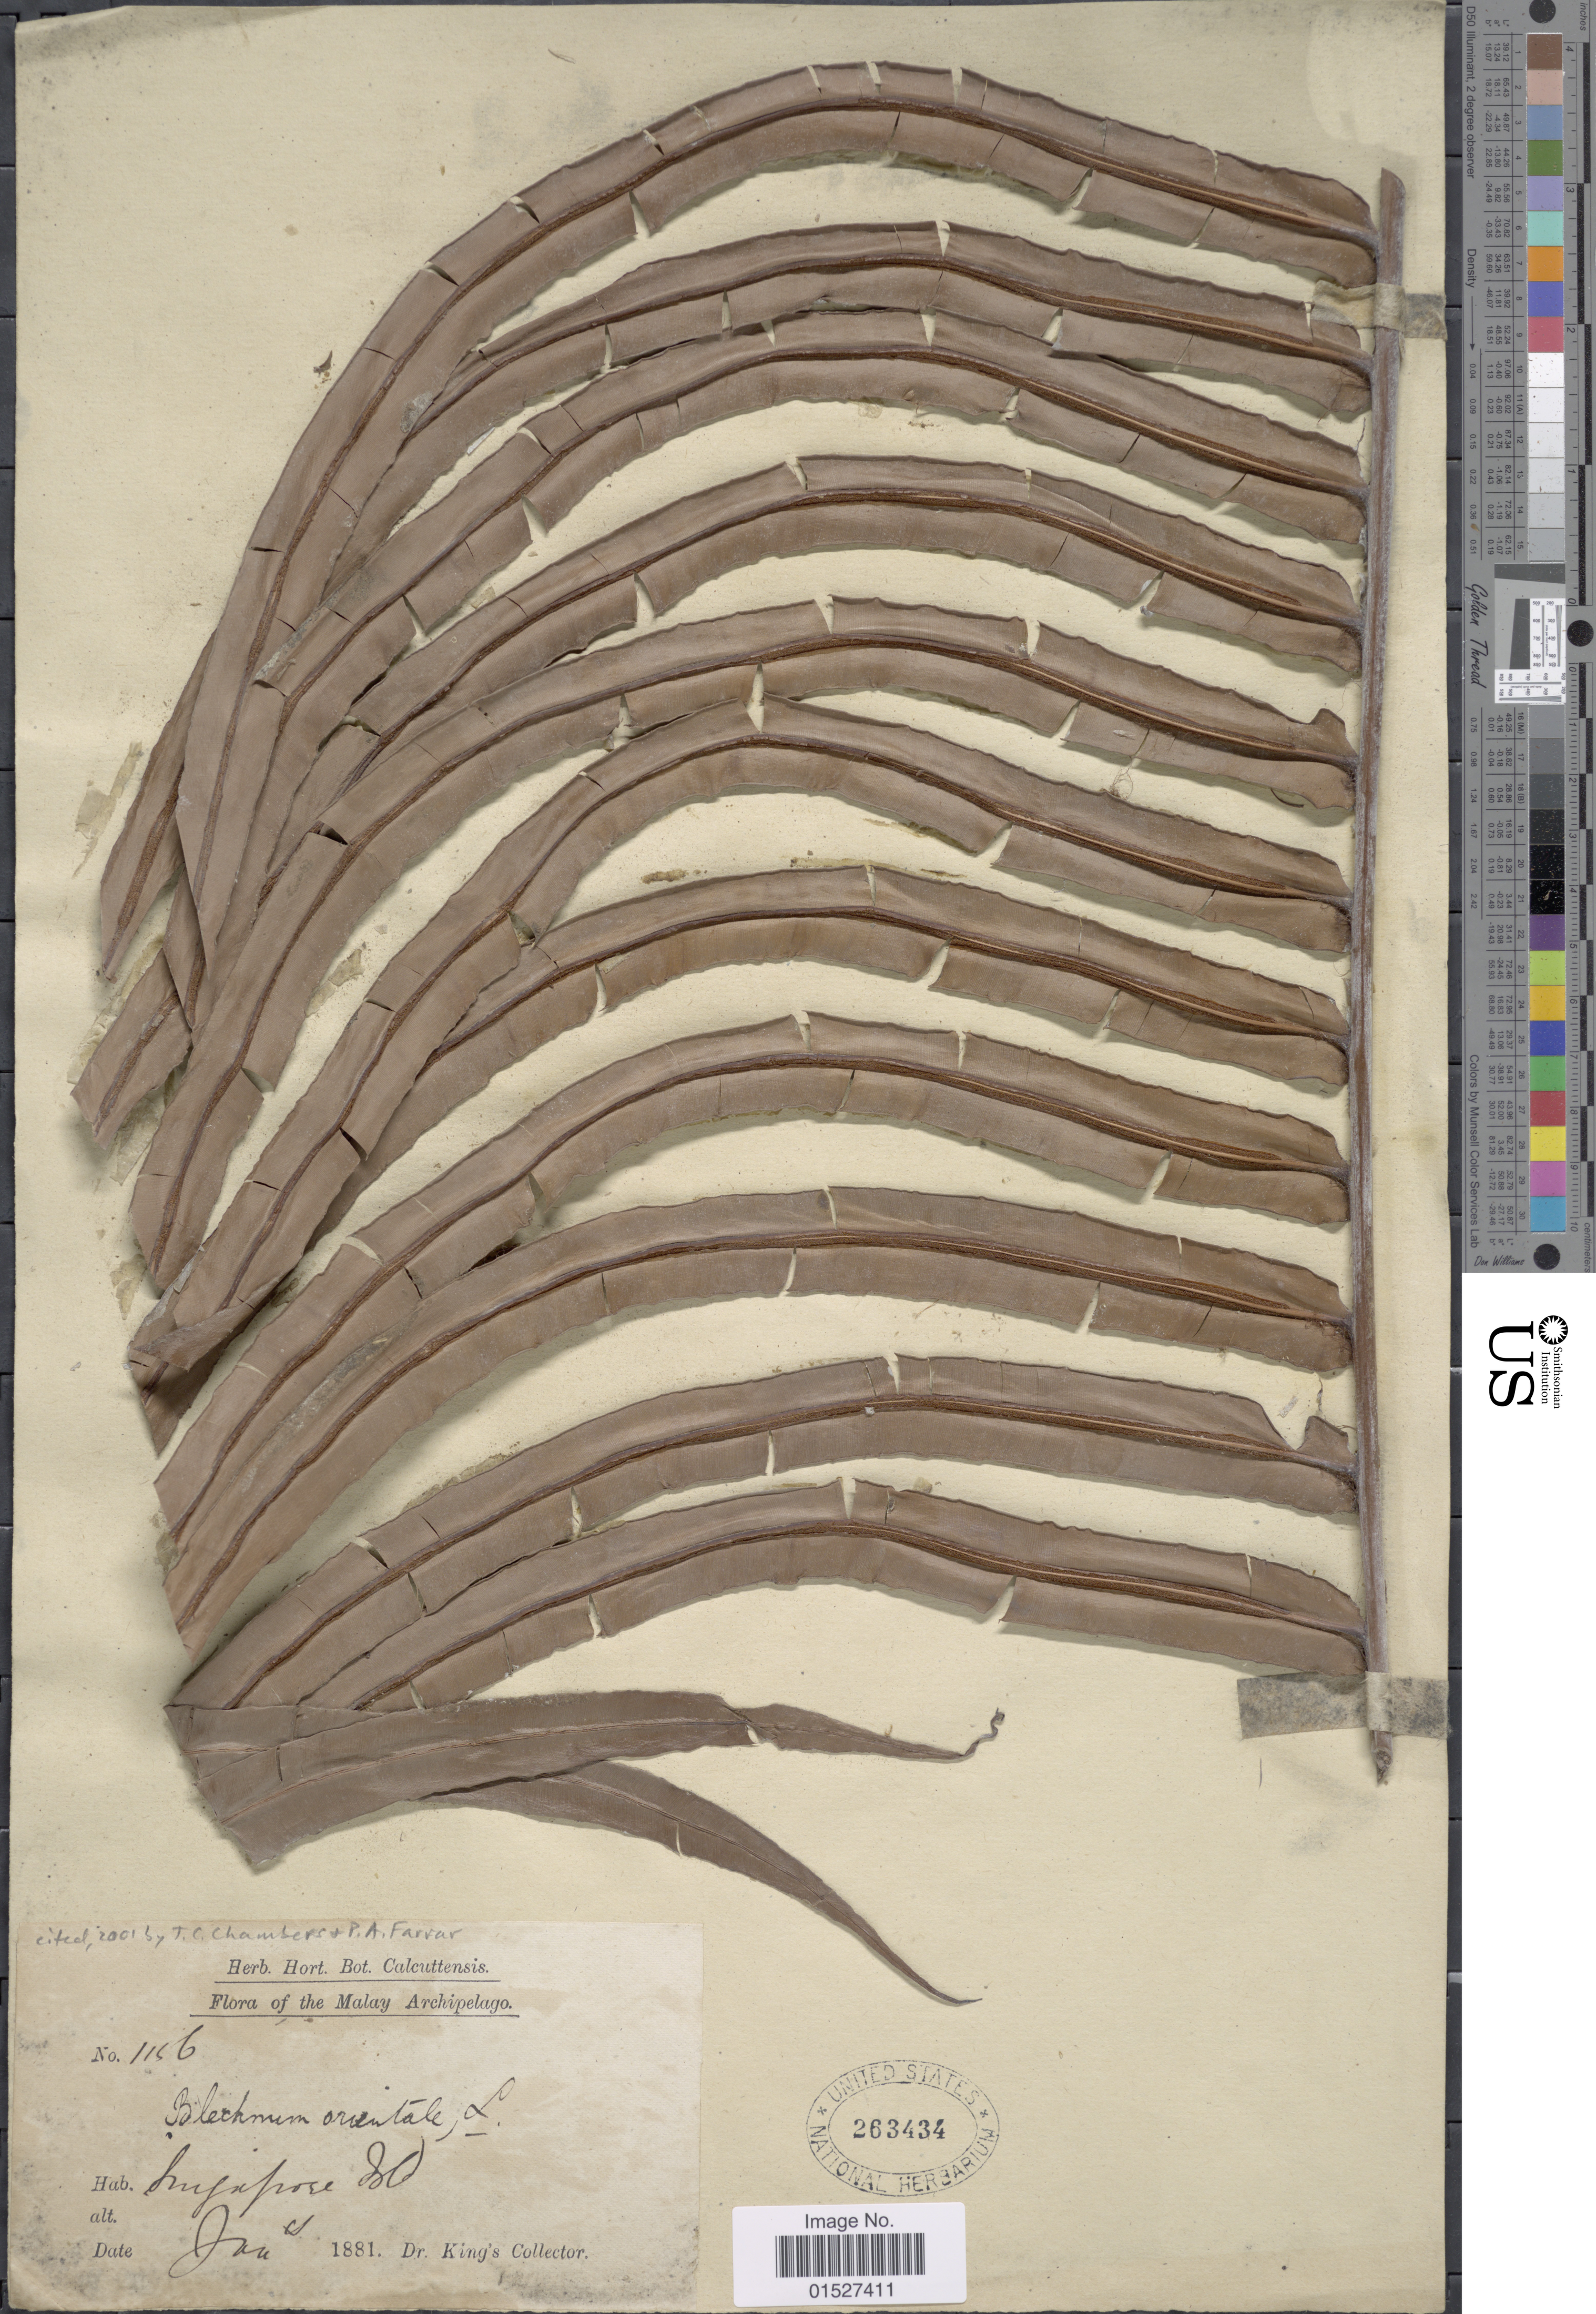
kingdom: Plantae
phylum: Tracheophyta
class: Polypodiopsida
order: Polypodiales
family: Blechnaceae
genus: Blechnum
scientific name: Blechnum orientale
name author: L.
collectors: Dr. King's collector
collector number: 1156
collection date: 1881-01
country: Singapore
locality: The Malay Archipelgo. Singapore Mt.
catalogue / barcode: US 263434